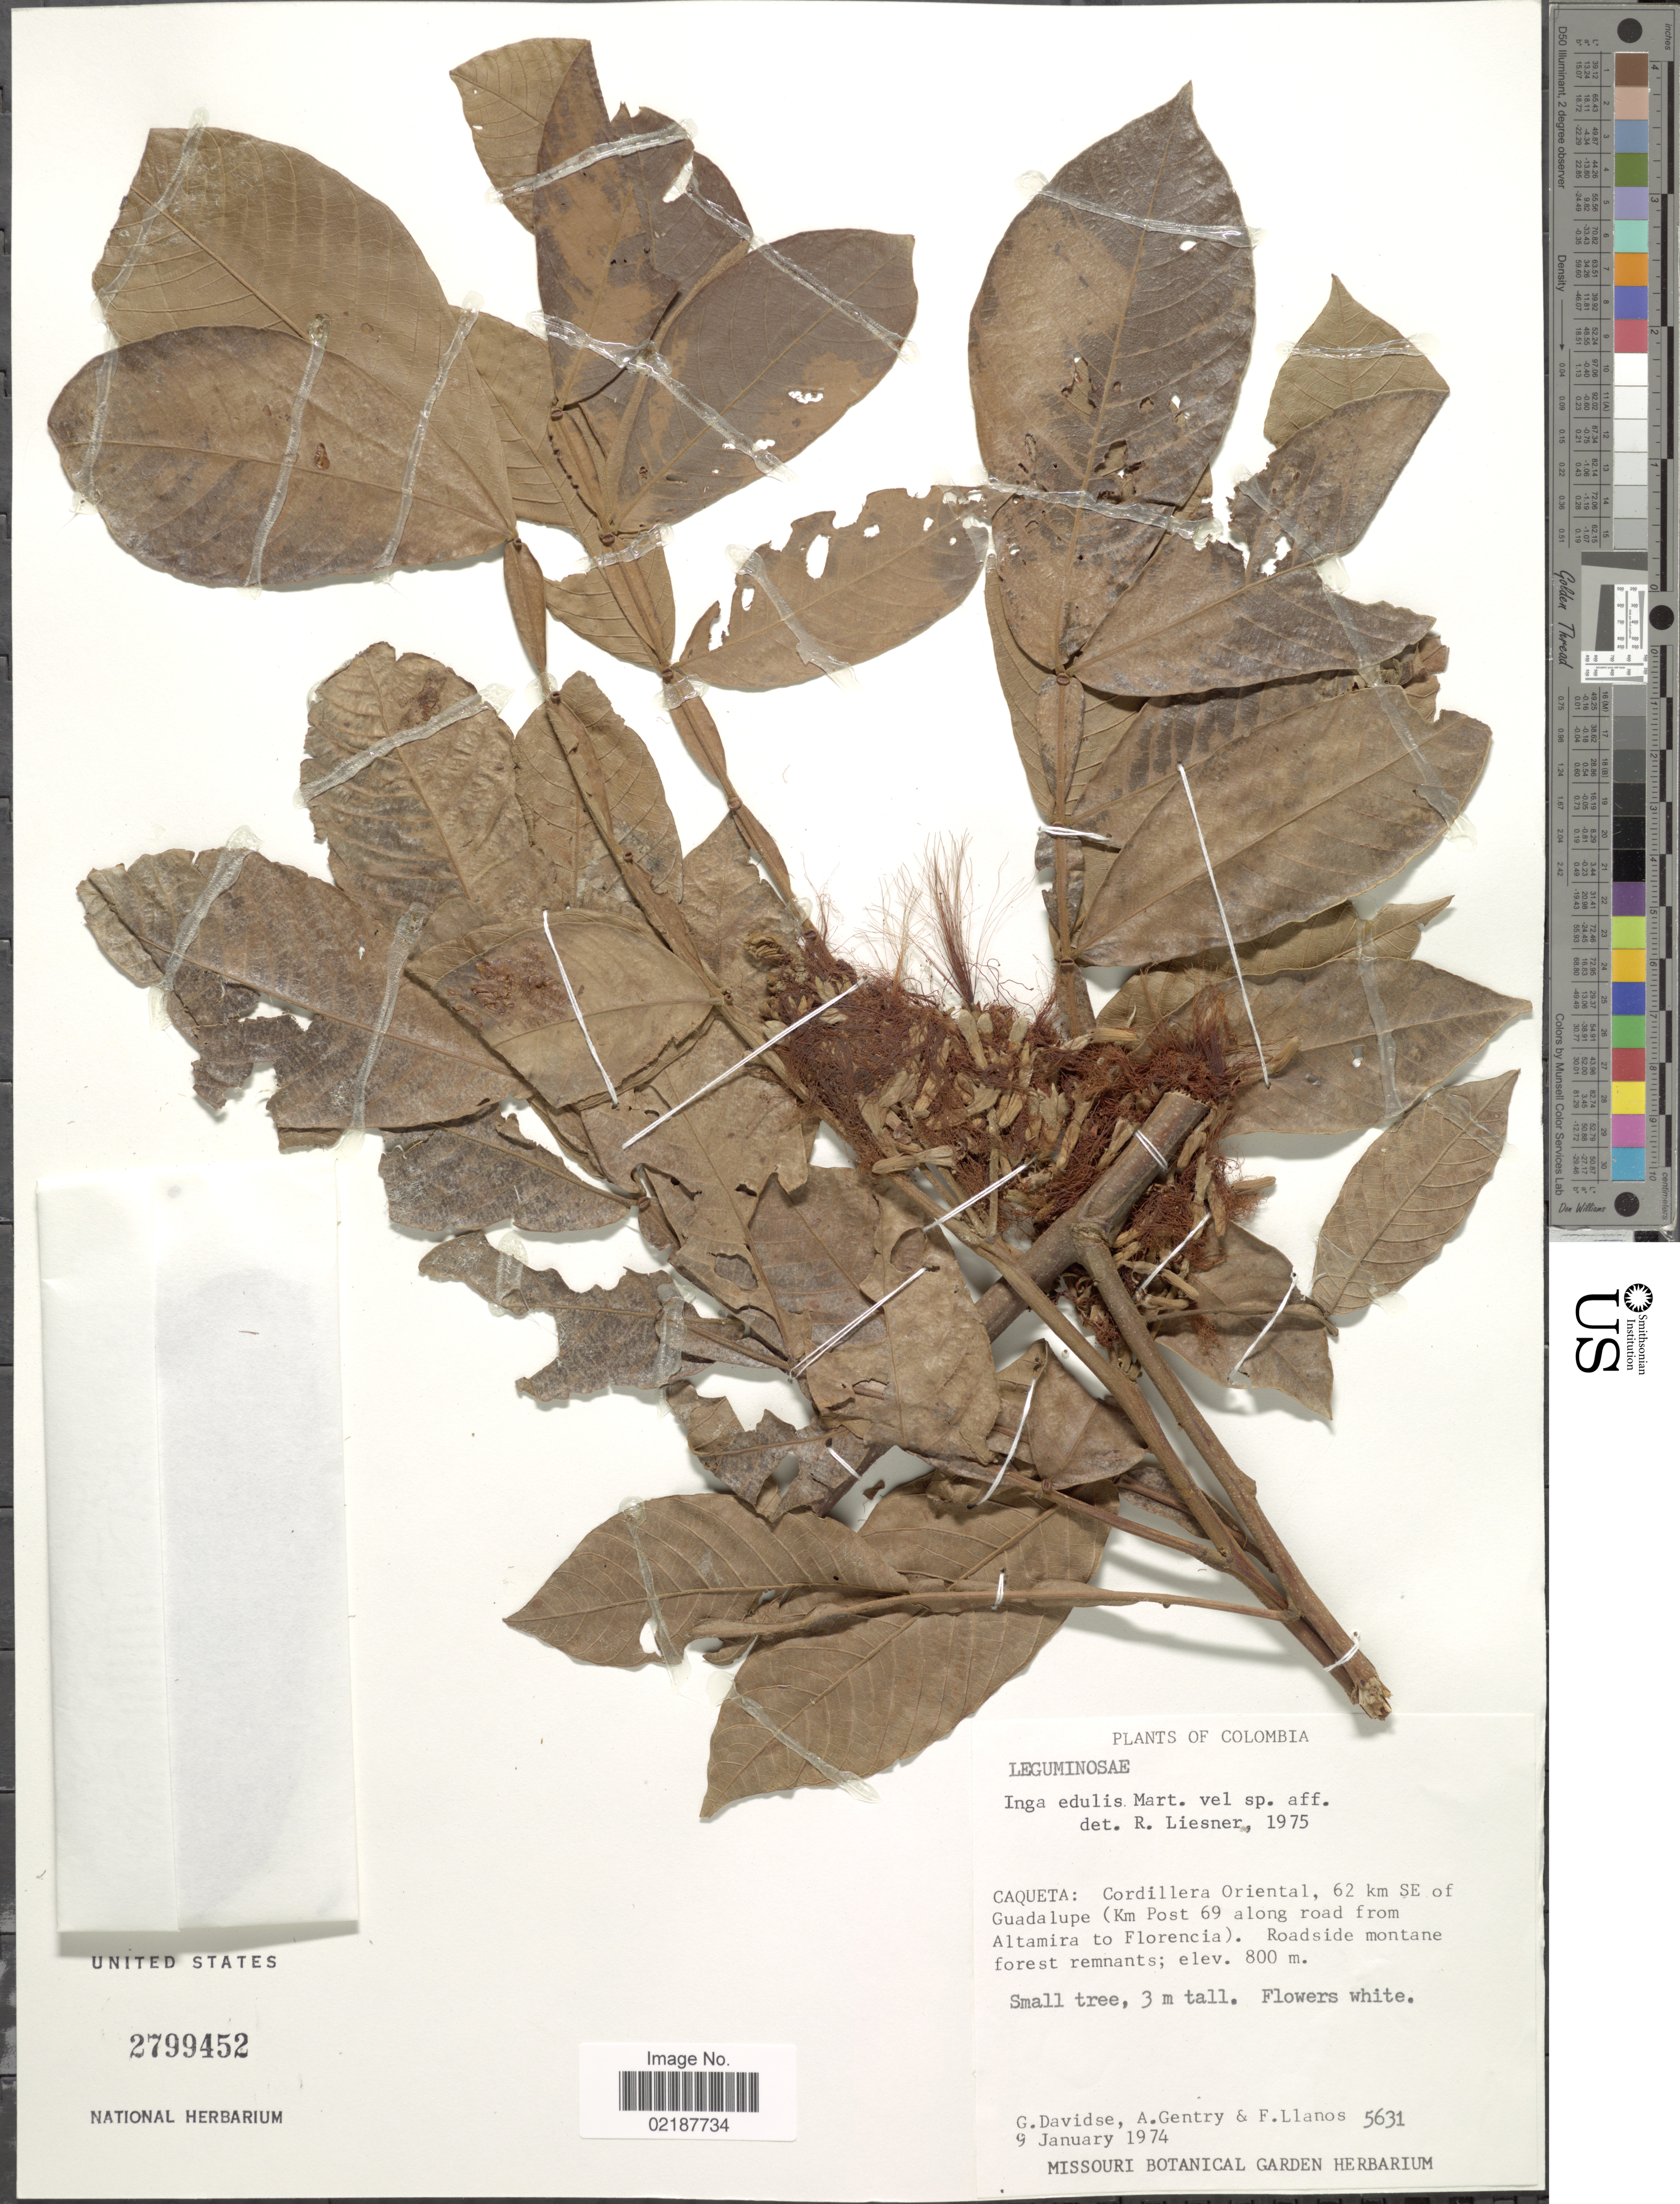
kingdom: Plantae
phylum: Tracheophyta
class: Magnoliopsida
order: Fabales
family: Fabaceae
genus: Inga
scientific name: Inga edulis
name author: Mart.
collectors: G. Davidse, A. H. Gentry & F. Llanos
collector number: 5631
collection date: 1974-01-09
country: Colombia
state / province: Caquetá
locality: Cordillera Oriental, 62 km SE of Guadalupe (Km Post 69 along road from Altamira to Florencia)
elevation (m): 800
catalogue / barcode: US 2799452